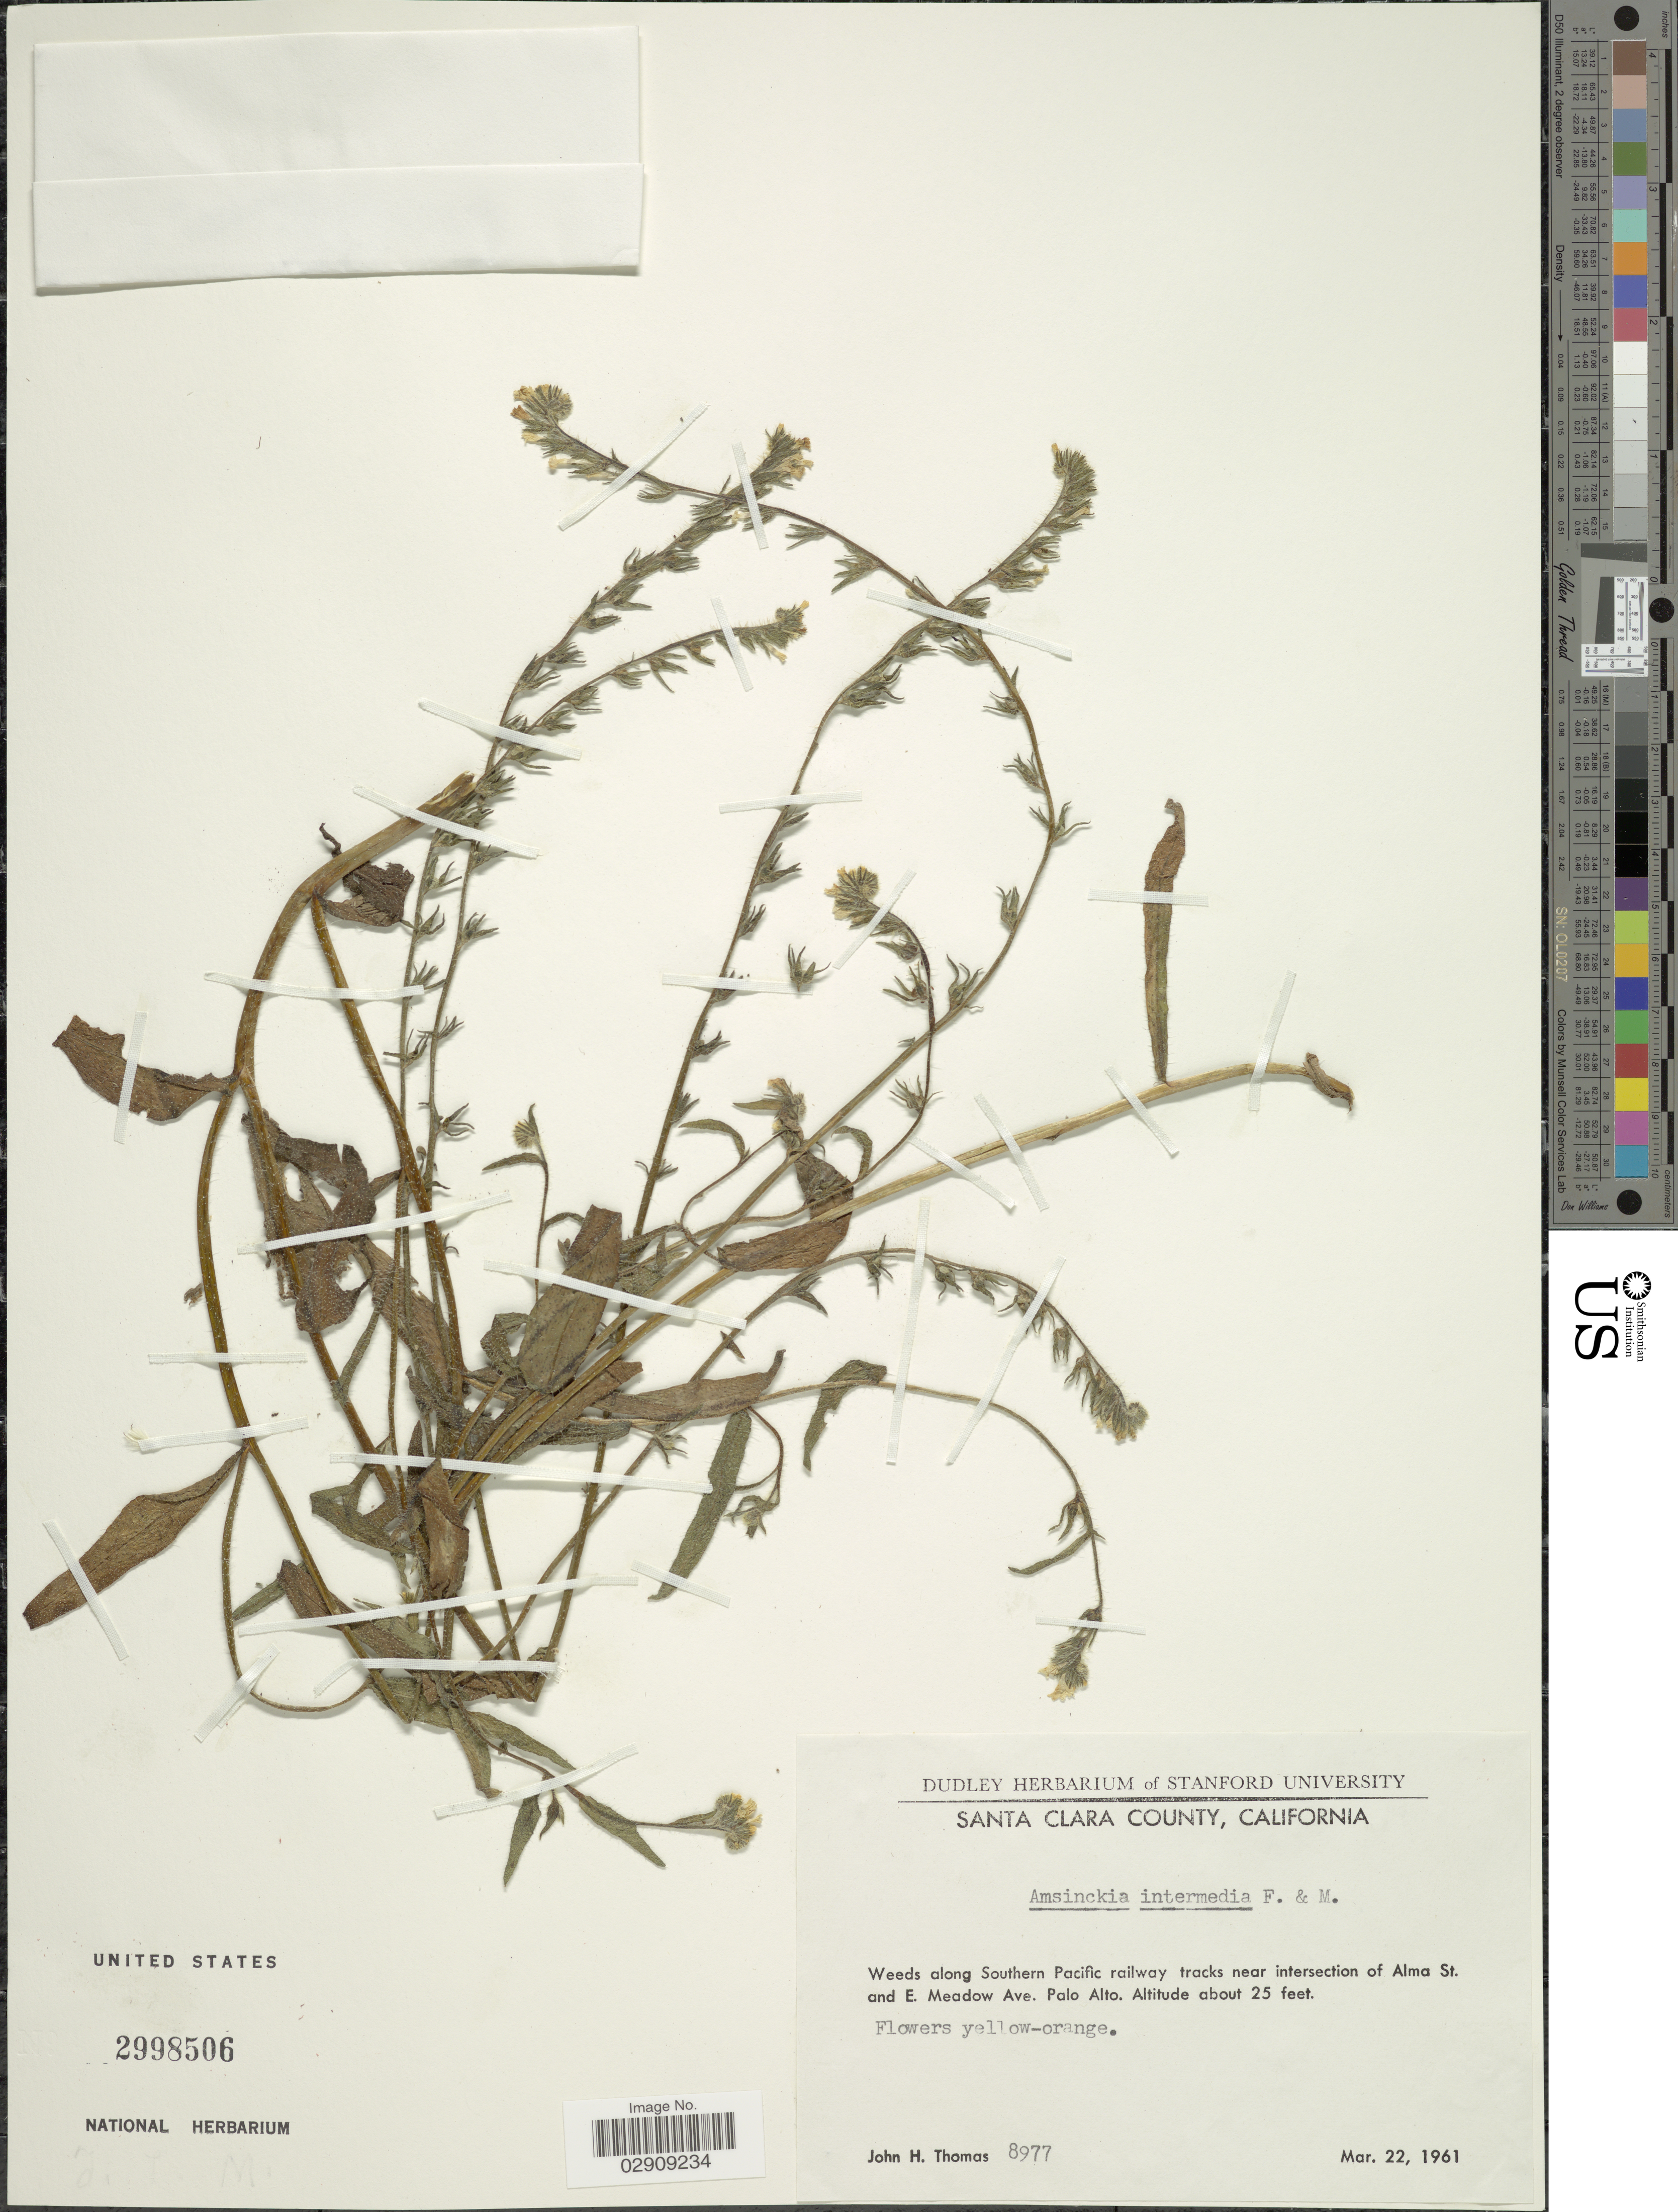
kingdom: Plantae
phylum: Tracheophyta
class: Magnoliopsida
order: Boraginales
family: Boraginaceae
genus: Amsinckia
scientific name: Amsinckia menziesii var. intermedia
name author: (Fisch. & C.A. Mey.) Ganders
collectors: J. H. Thomas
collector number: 8977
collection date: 1961-03-22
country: United States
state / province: California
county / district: Santa Clara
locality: Santa Clara County. Weeds along Southern Pacific railway tracks near intersection of Alma St. and E. Meadow Ave. Palo Alto.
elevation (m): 8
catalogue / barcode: US 2998506